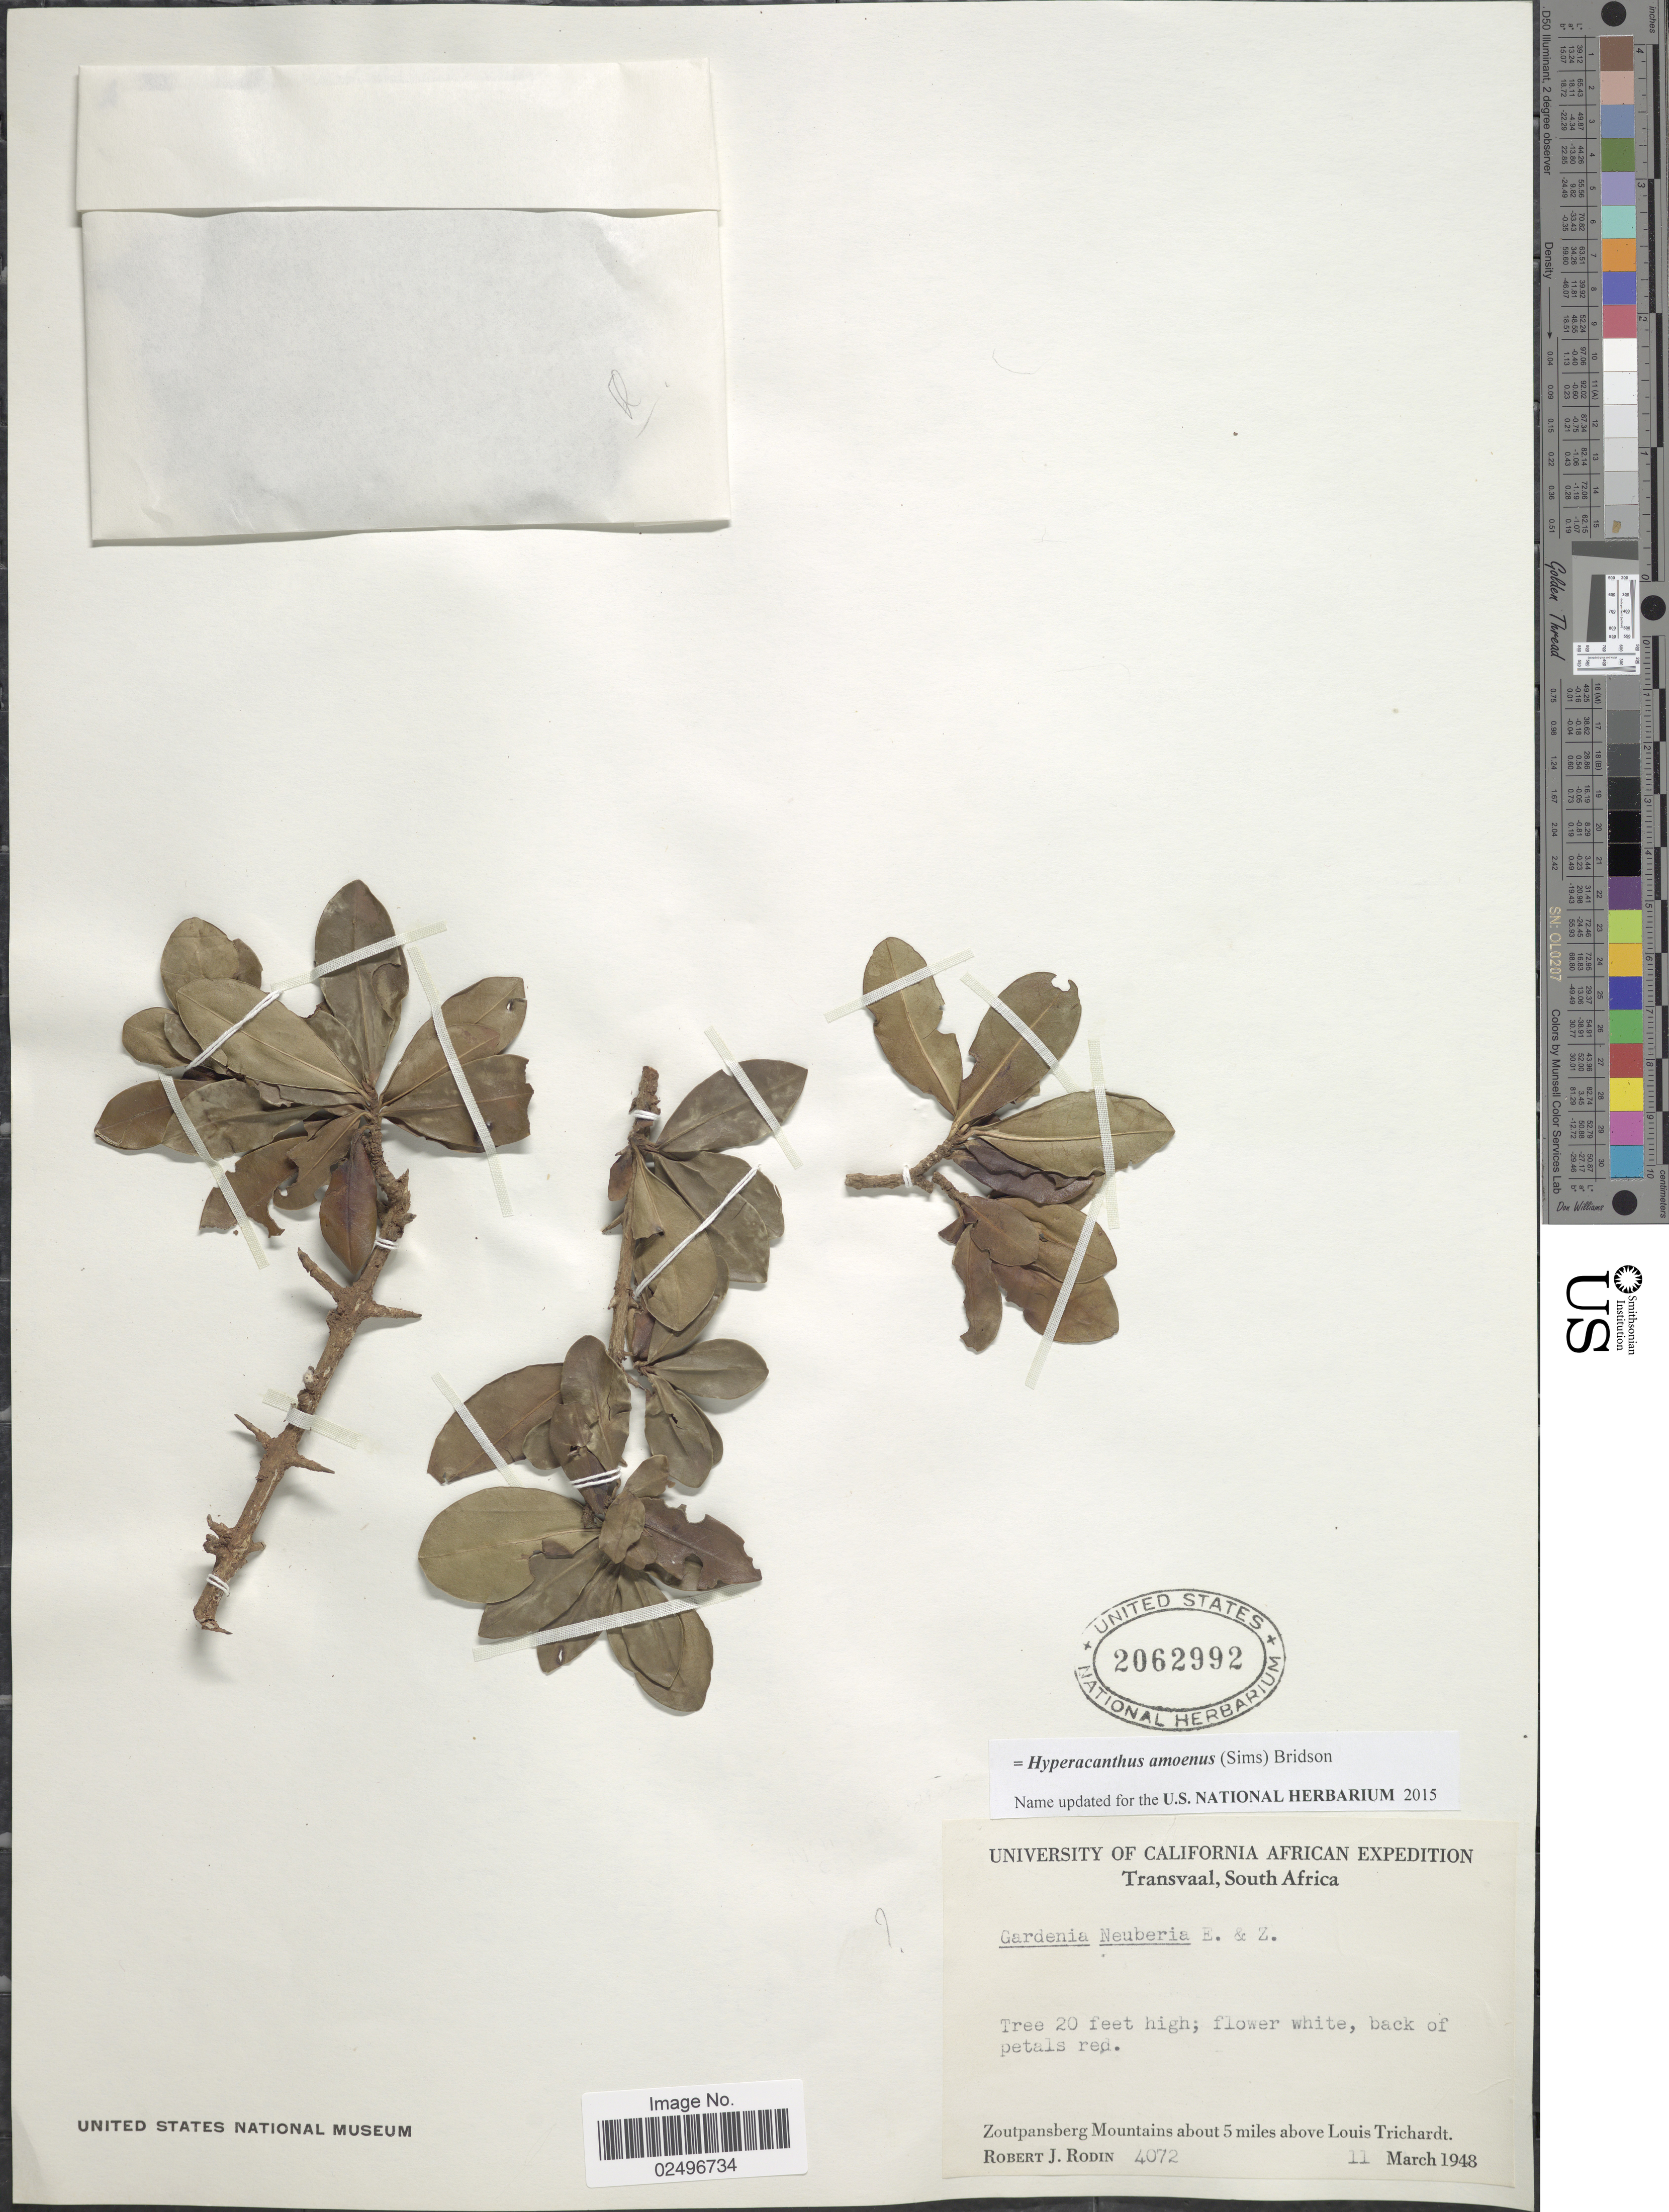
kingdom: Plantae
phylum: Tracheophyta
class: Magnoliopsida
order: Gentianales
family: Rubiaceae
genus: Hyperacanthus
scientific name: Hyperacanthus amoenus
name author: (Sims) Bridson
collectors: R. J. Rodin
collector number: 4072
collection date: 1948-03-11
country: South Africa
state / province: Limpopo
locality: Trasnvaal, Zoutpansberg Mountains about 5 miles above Louis Trichardt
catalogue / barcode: US 2062992